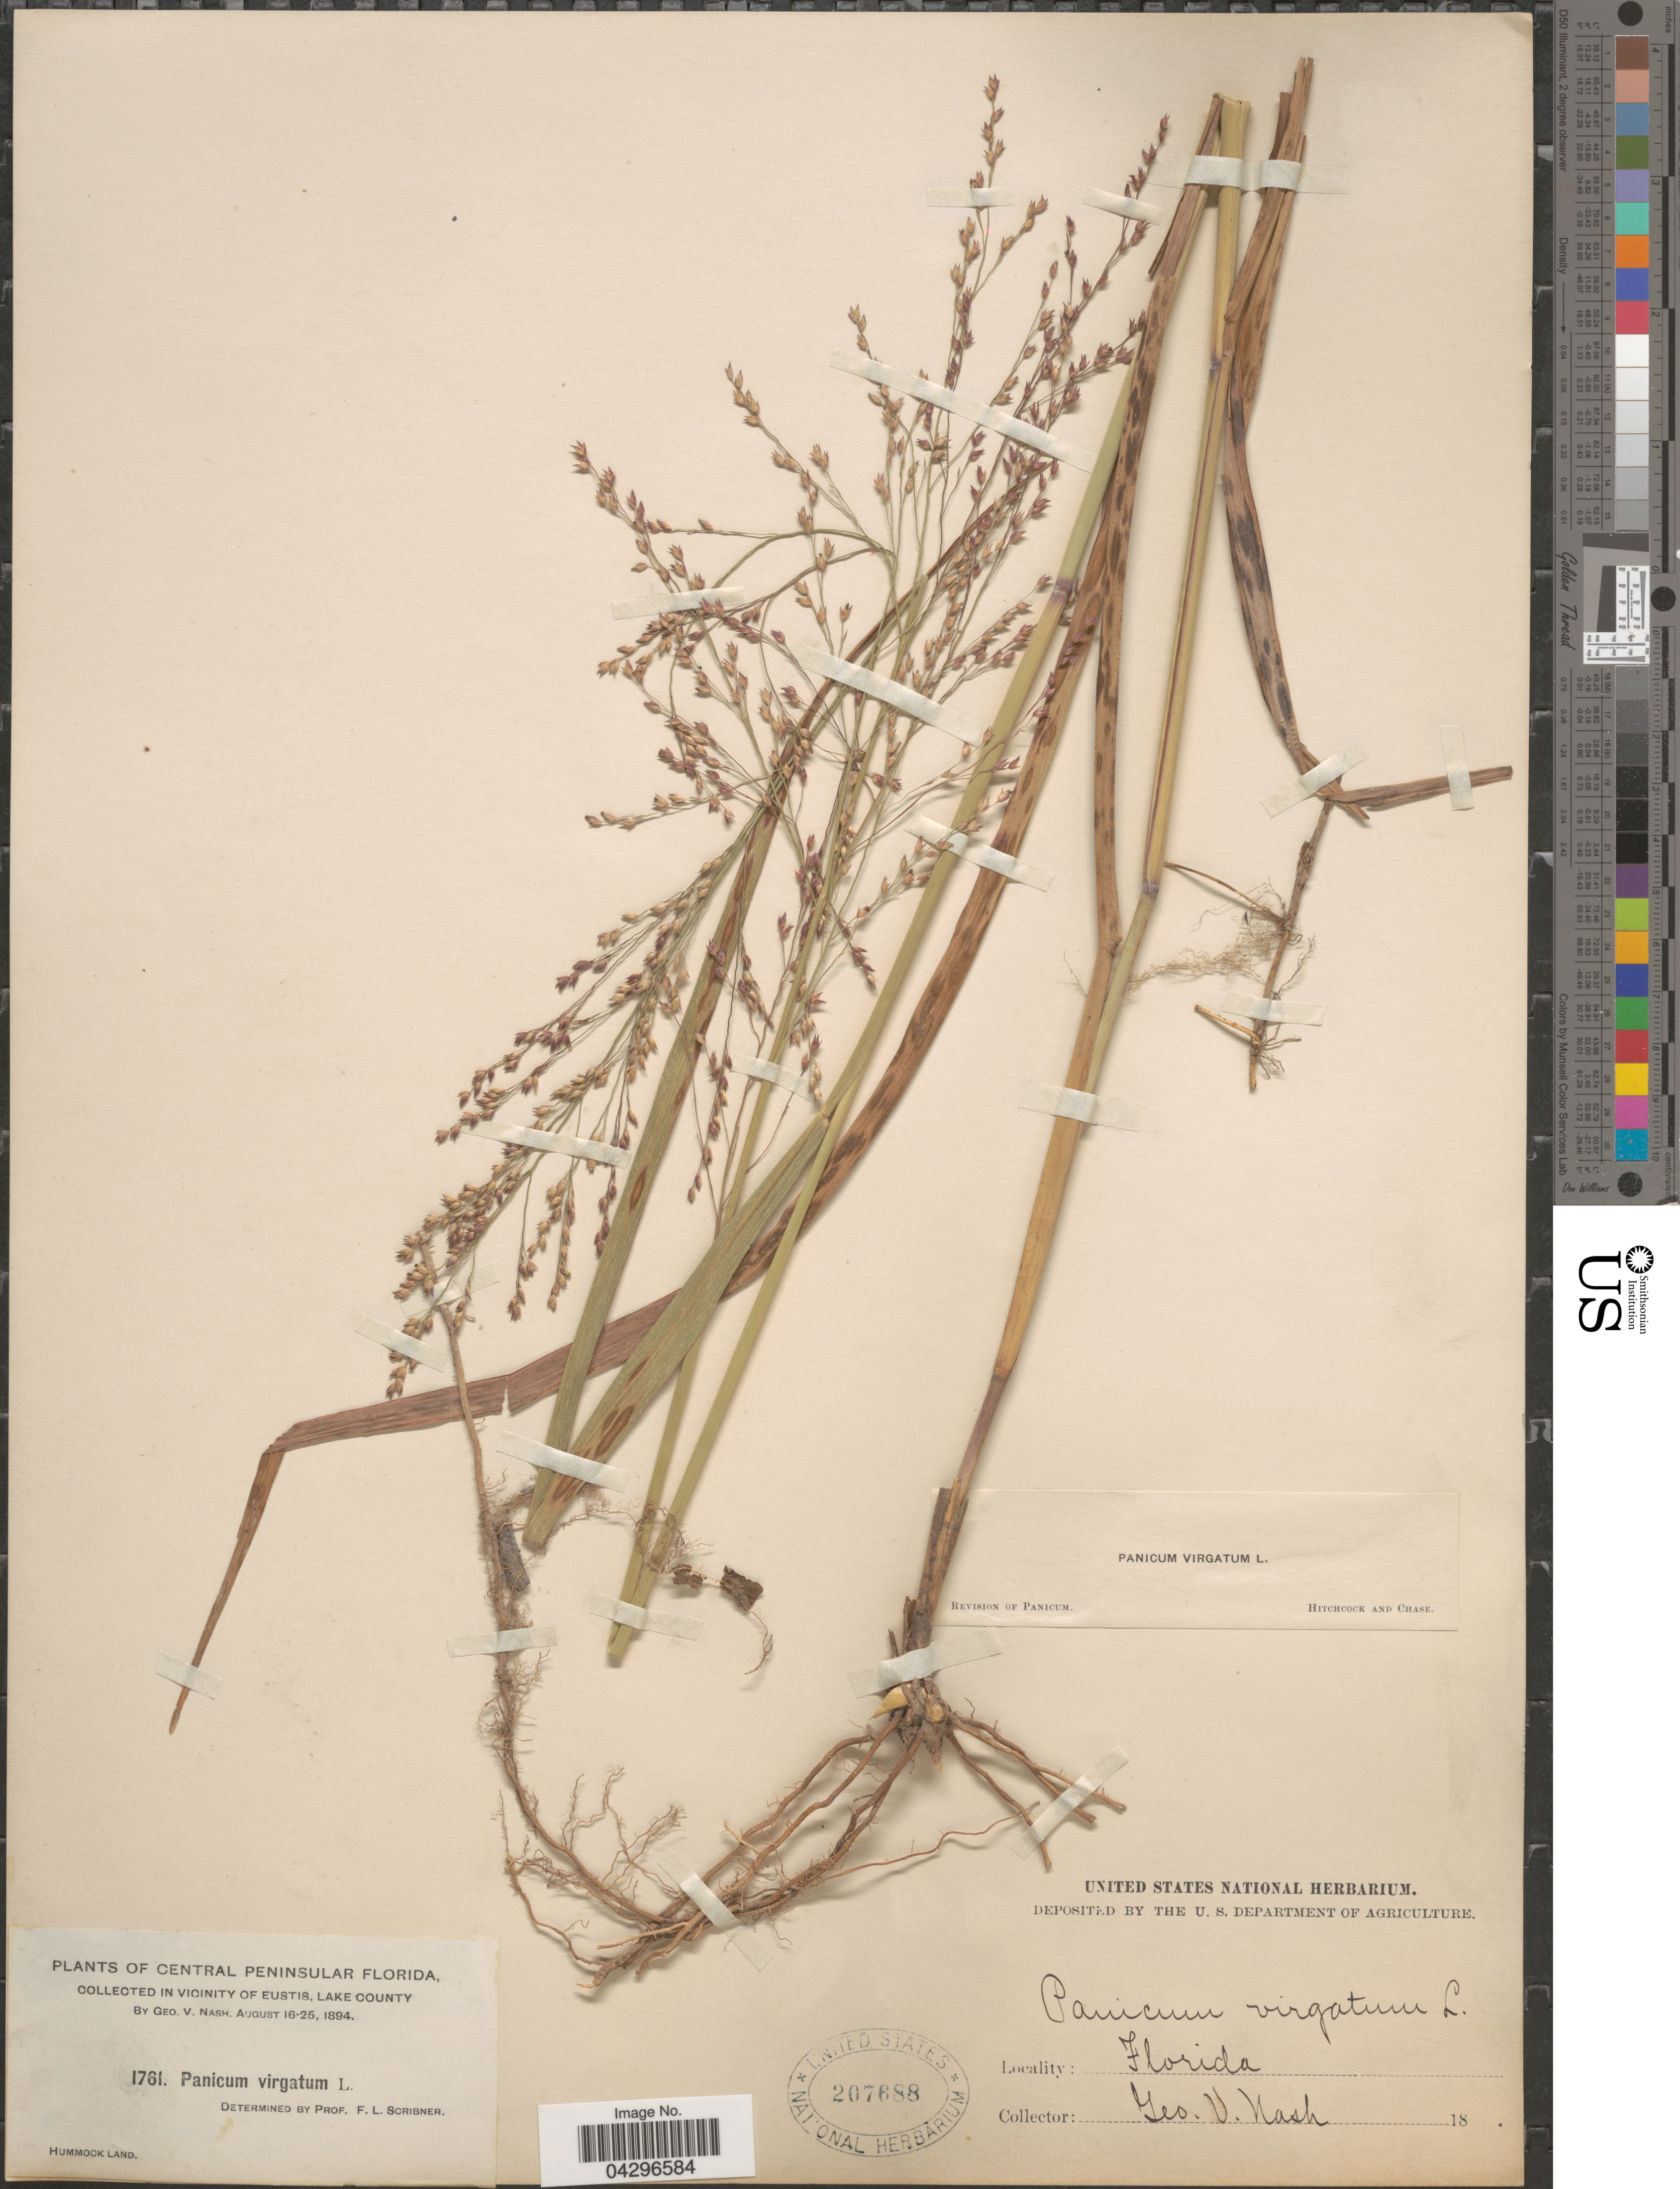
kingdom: Plantae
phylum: Tracheophyta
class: Liliopsida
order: Poales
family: Poaceae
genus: Panicum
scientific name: Panicum virgatum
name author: L.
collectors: G. V. Nash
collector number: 1761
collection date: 1894-08-16/1894-08-25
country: United States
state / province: Florida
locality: Central Peninsular Florida. In vicinity of Eustis, Lake County. Hummock Land.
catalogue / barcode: US 207688